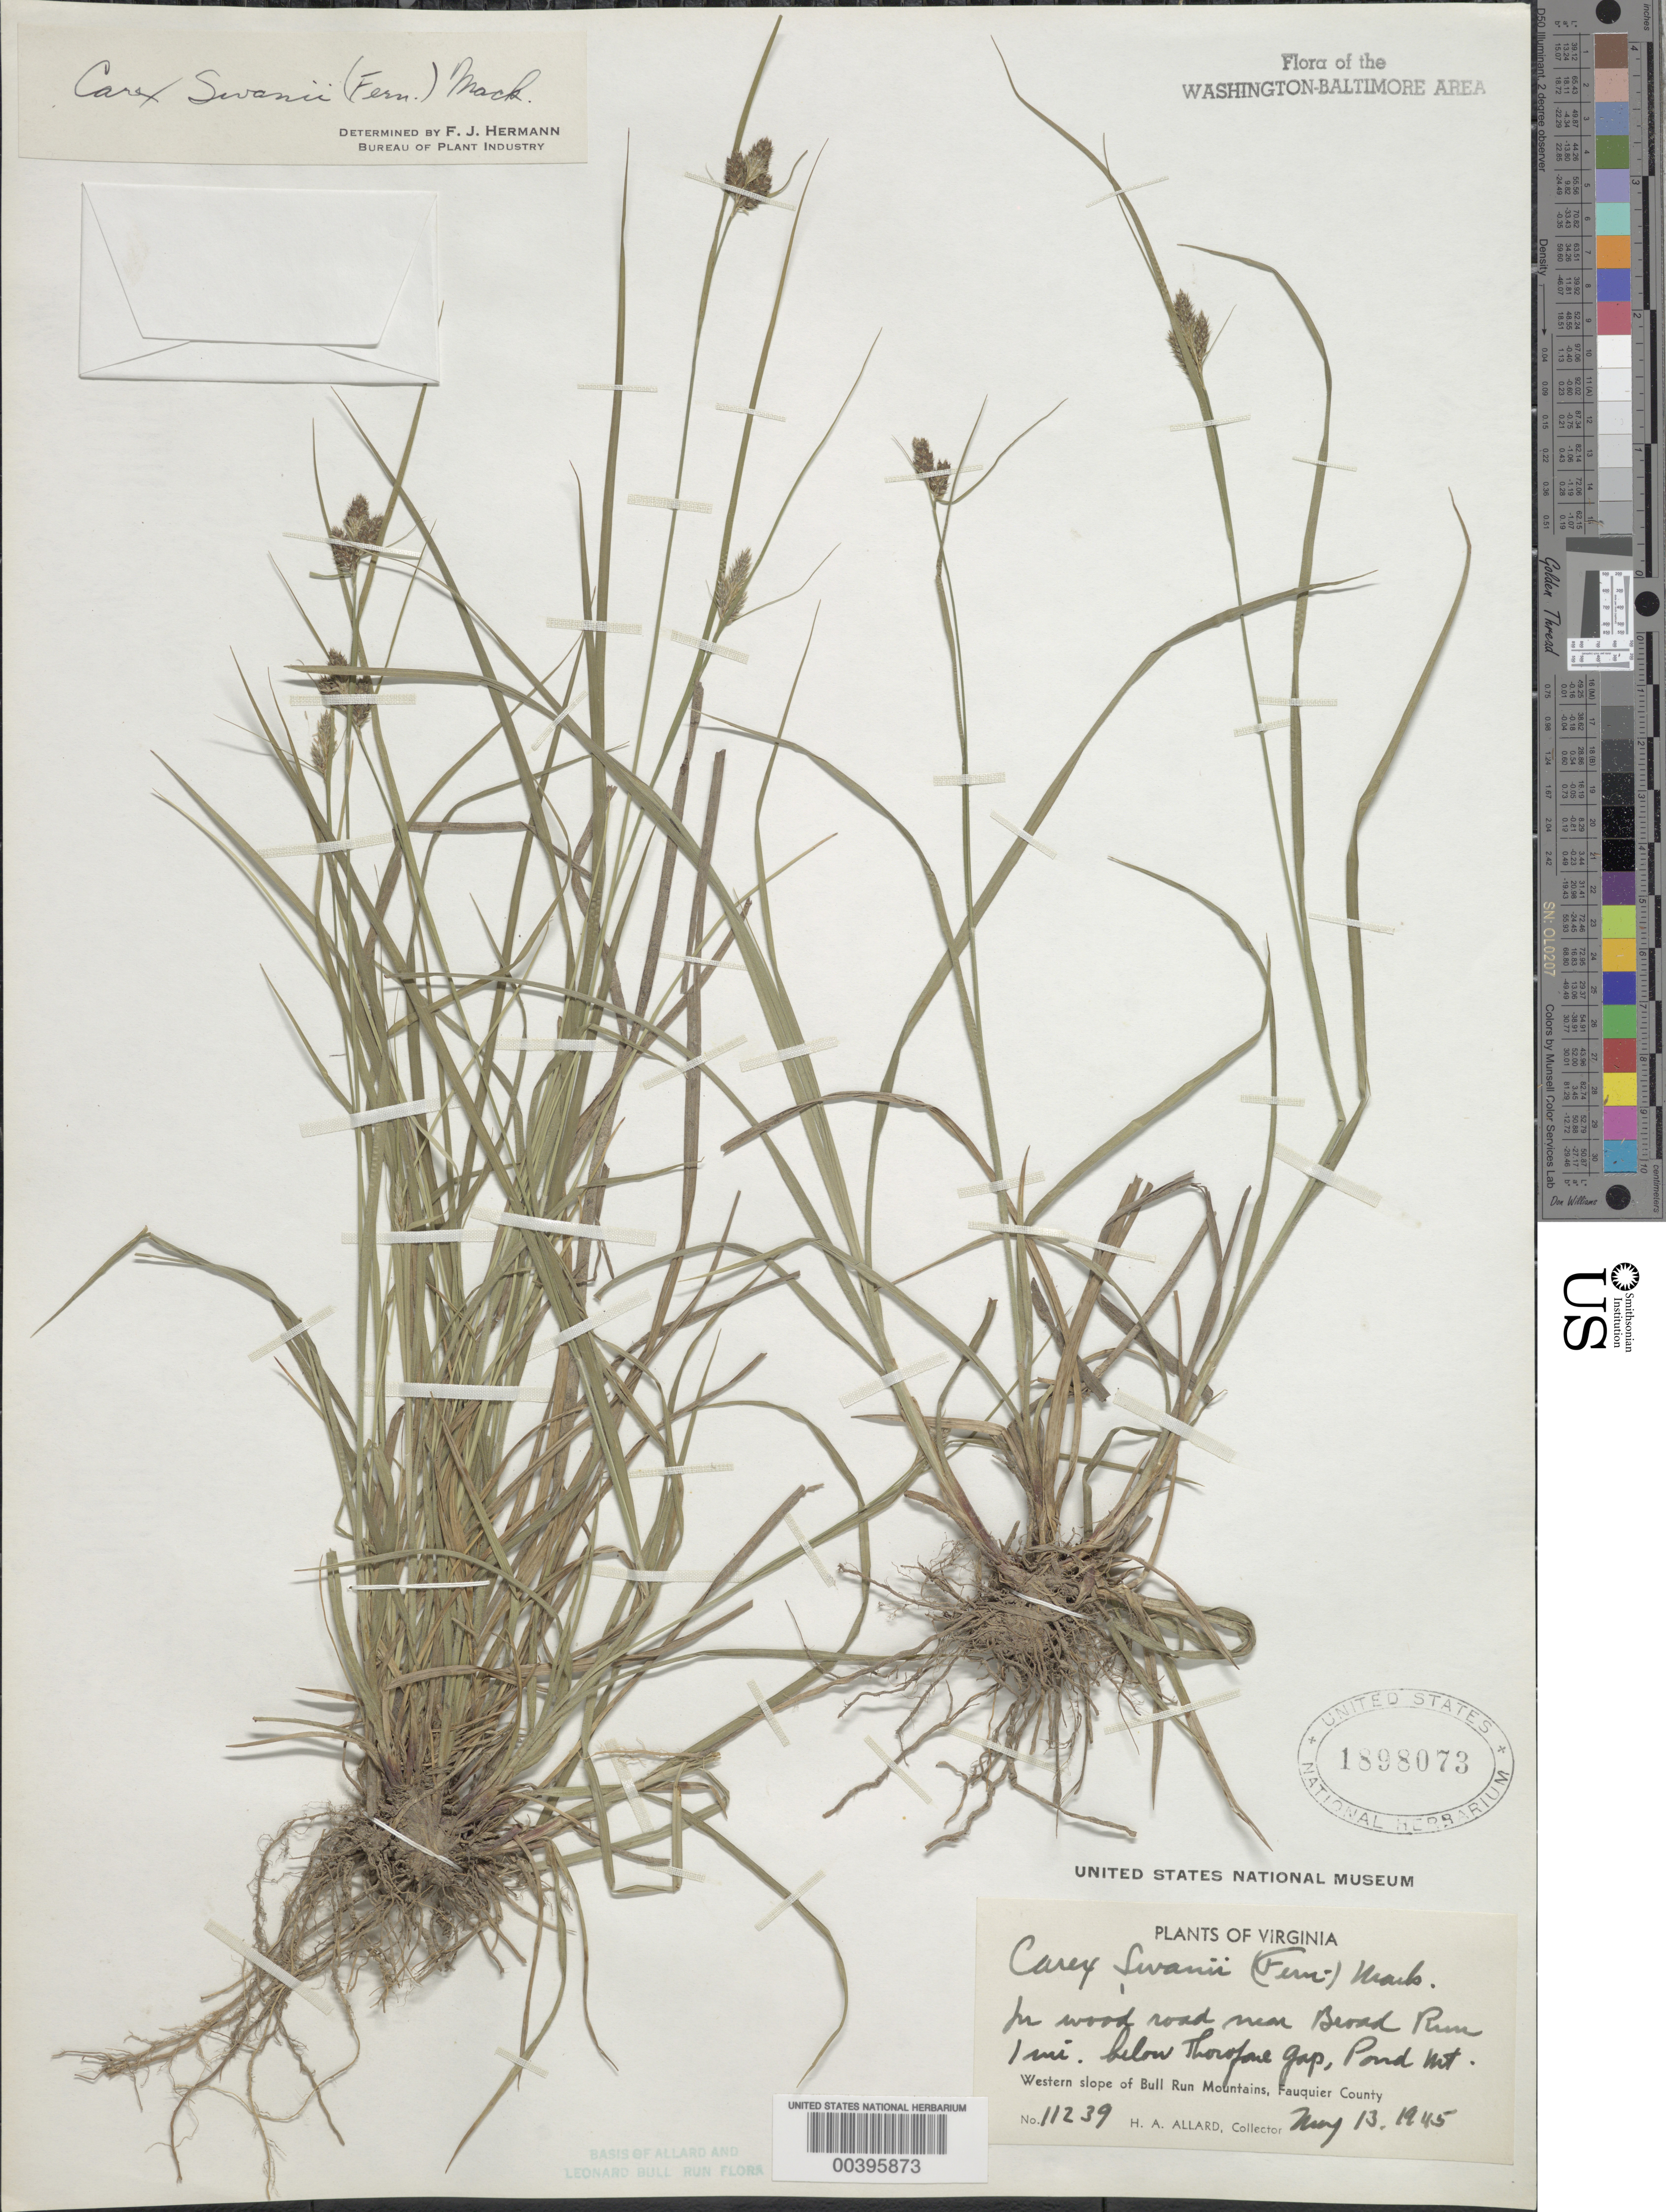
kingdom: Plantae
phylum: Tracheophyta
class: Liliopsida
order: Poales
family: Cyperaceae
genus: Carex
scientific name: Carex swanii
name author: (Fernald) Mack.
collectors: H. A. Allard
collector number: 11235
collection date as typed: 13 May 1945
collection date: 1945-05-13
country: United States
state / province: Virginia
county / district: Fauquier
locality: Broad Run, below Thorofare Gap, Pond Mt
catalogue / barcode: US 1898073